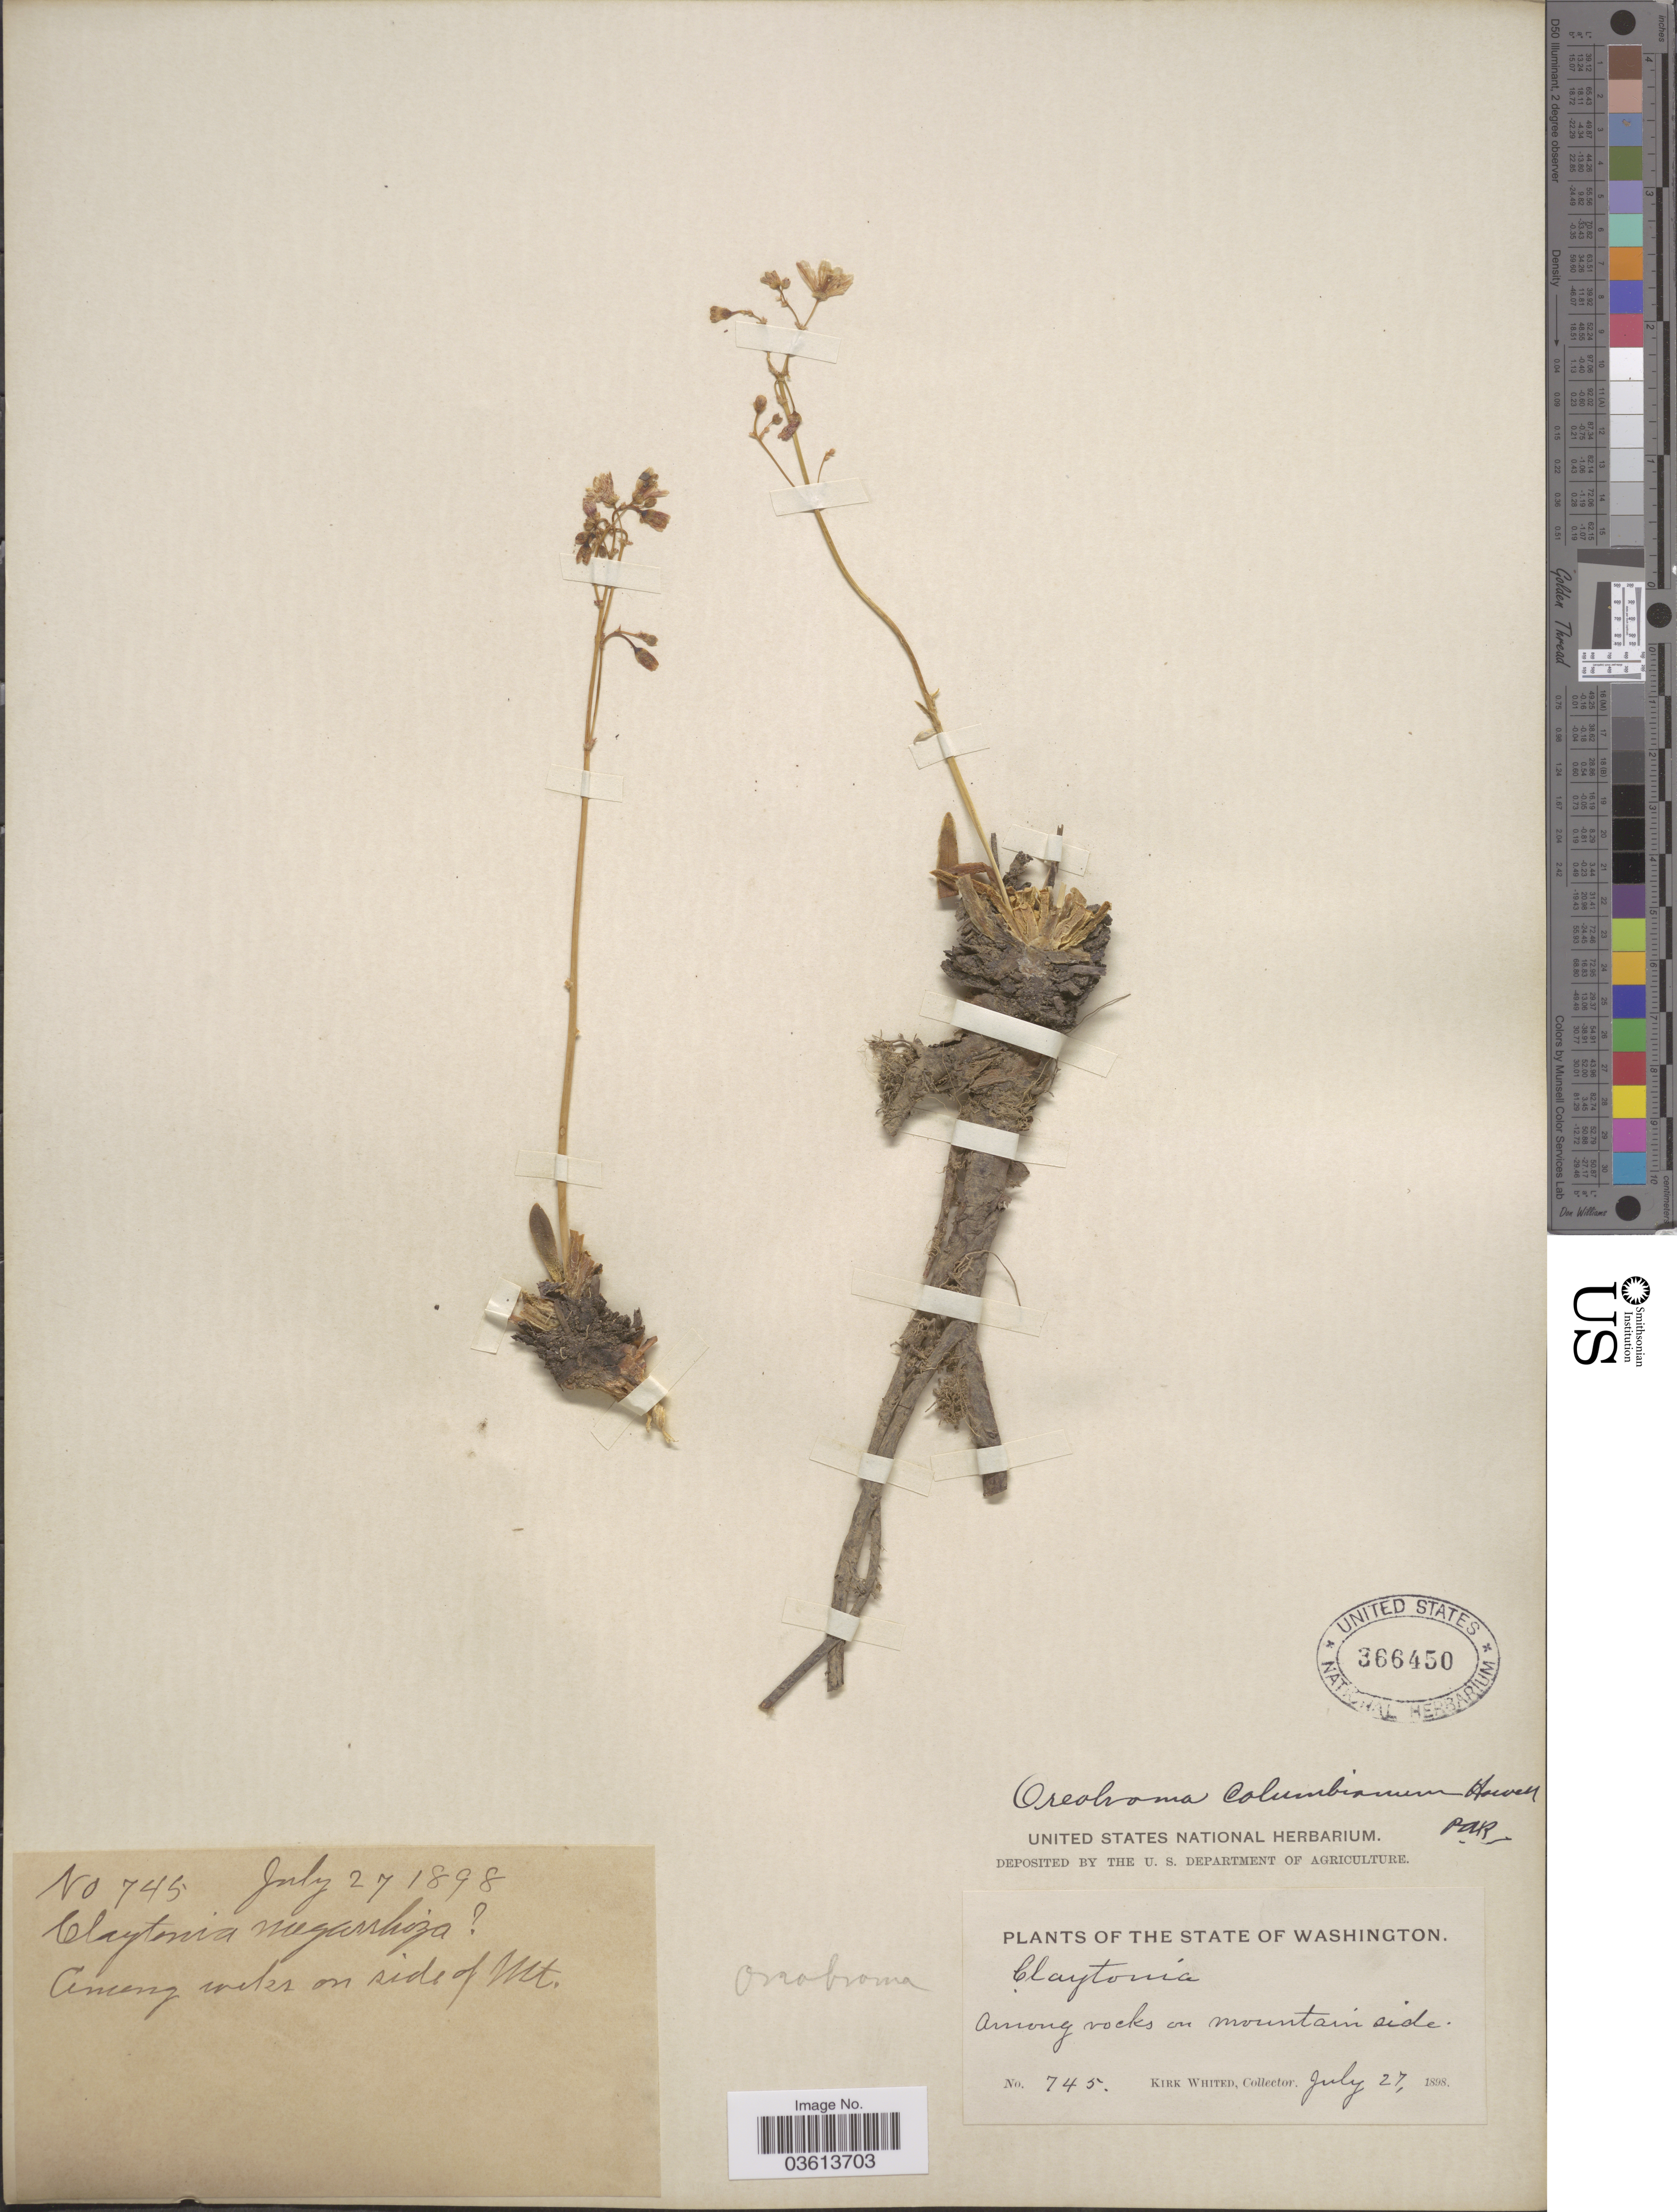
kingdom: Plantae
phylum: Tracheophyta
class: Magnoliopsida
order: Caryophyllales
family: Montiaceae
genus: Lewisia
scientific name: Lewisia columbiana var. columbiana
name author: (Howell ex A. Gray) B.L. Rob.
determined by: Strong, Mark T., (BOT), Smithsonian Institution - National Museum of Natural History (UNITED STATES)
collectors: K. Whited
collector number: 745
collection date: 1898-07-27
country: United States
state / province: Washington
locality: Among rocks on side of mountain side.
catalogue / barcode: US 366450